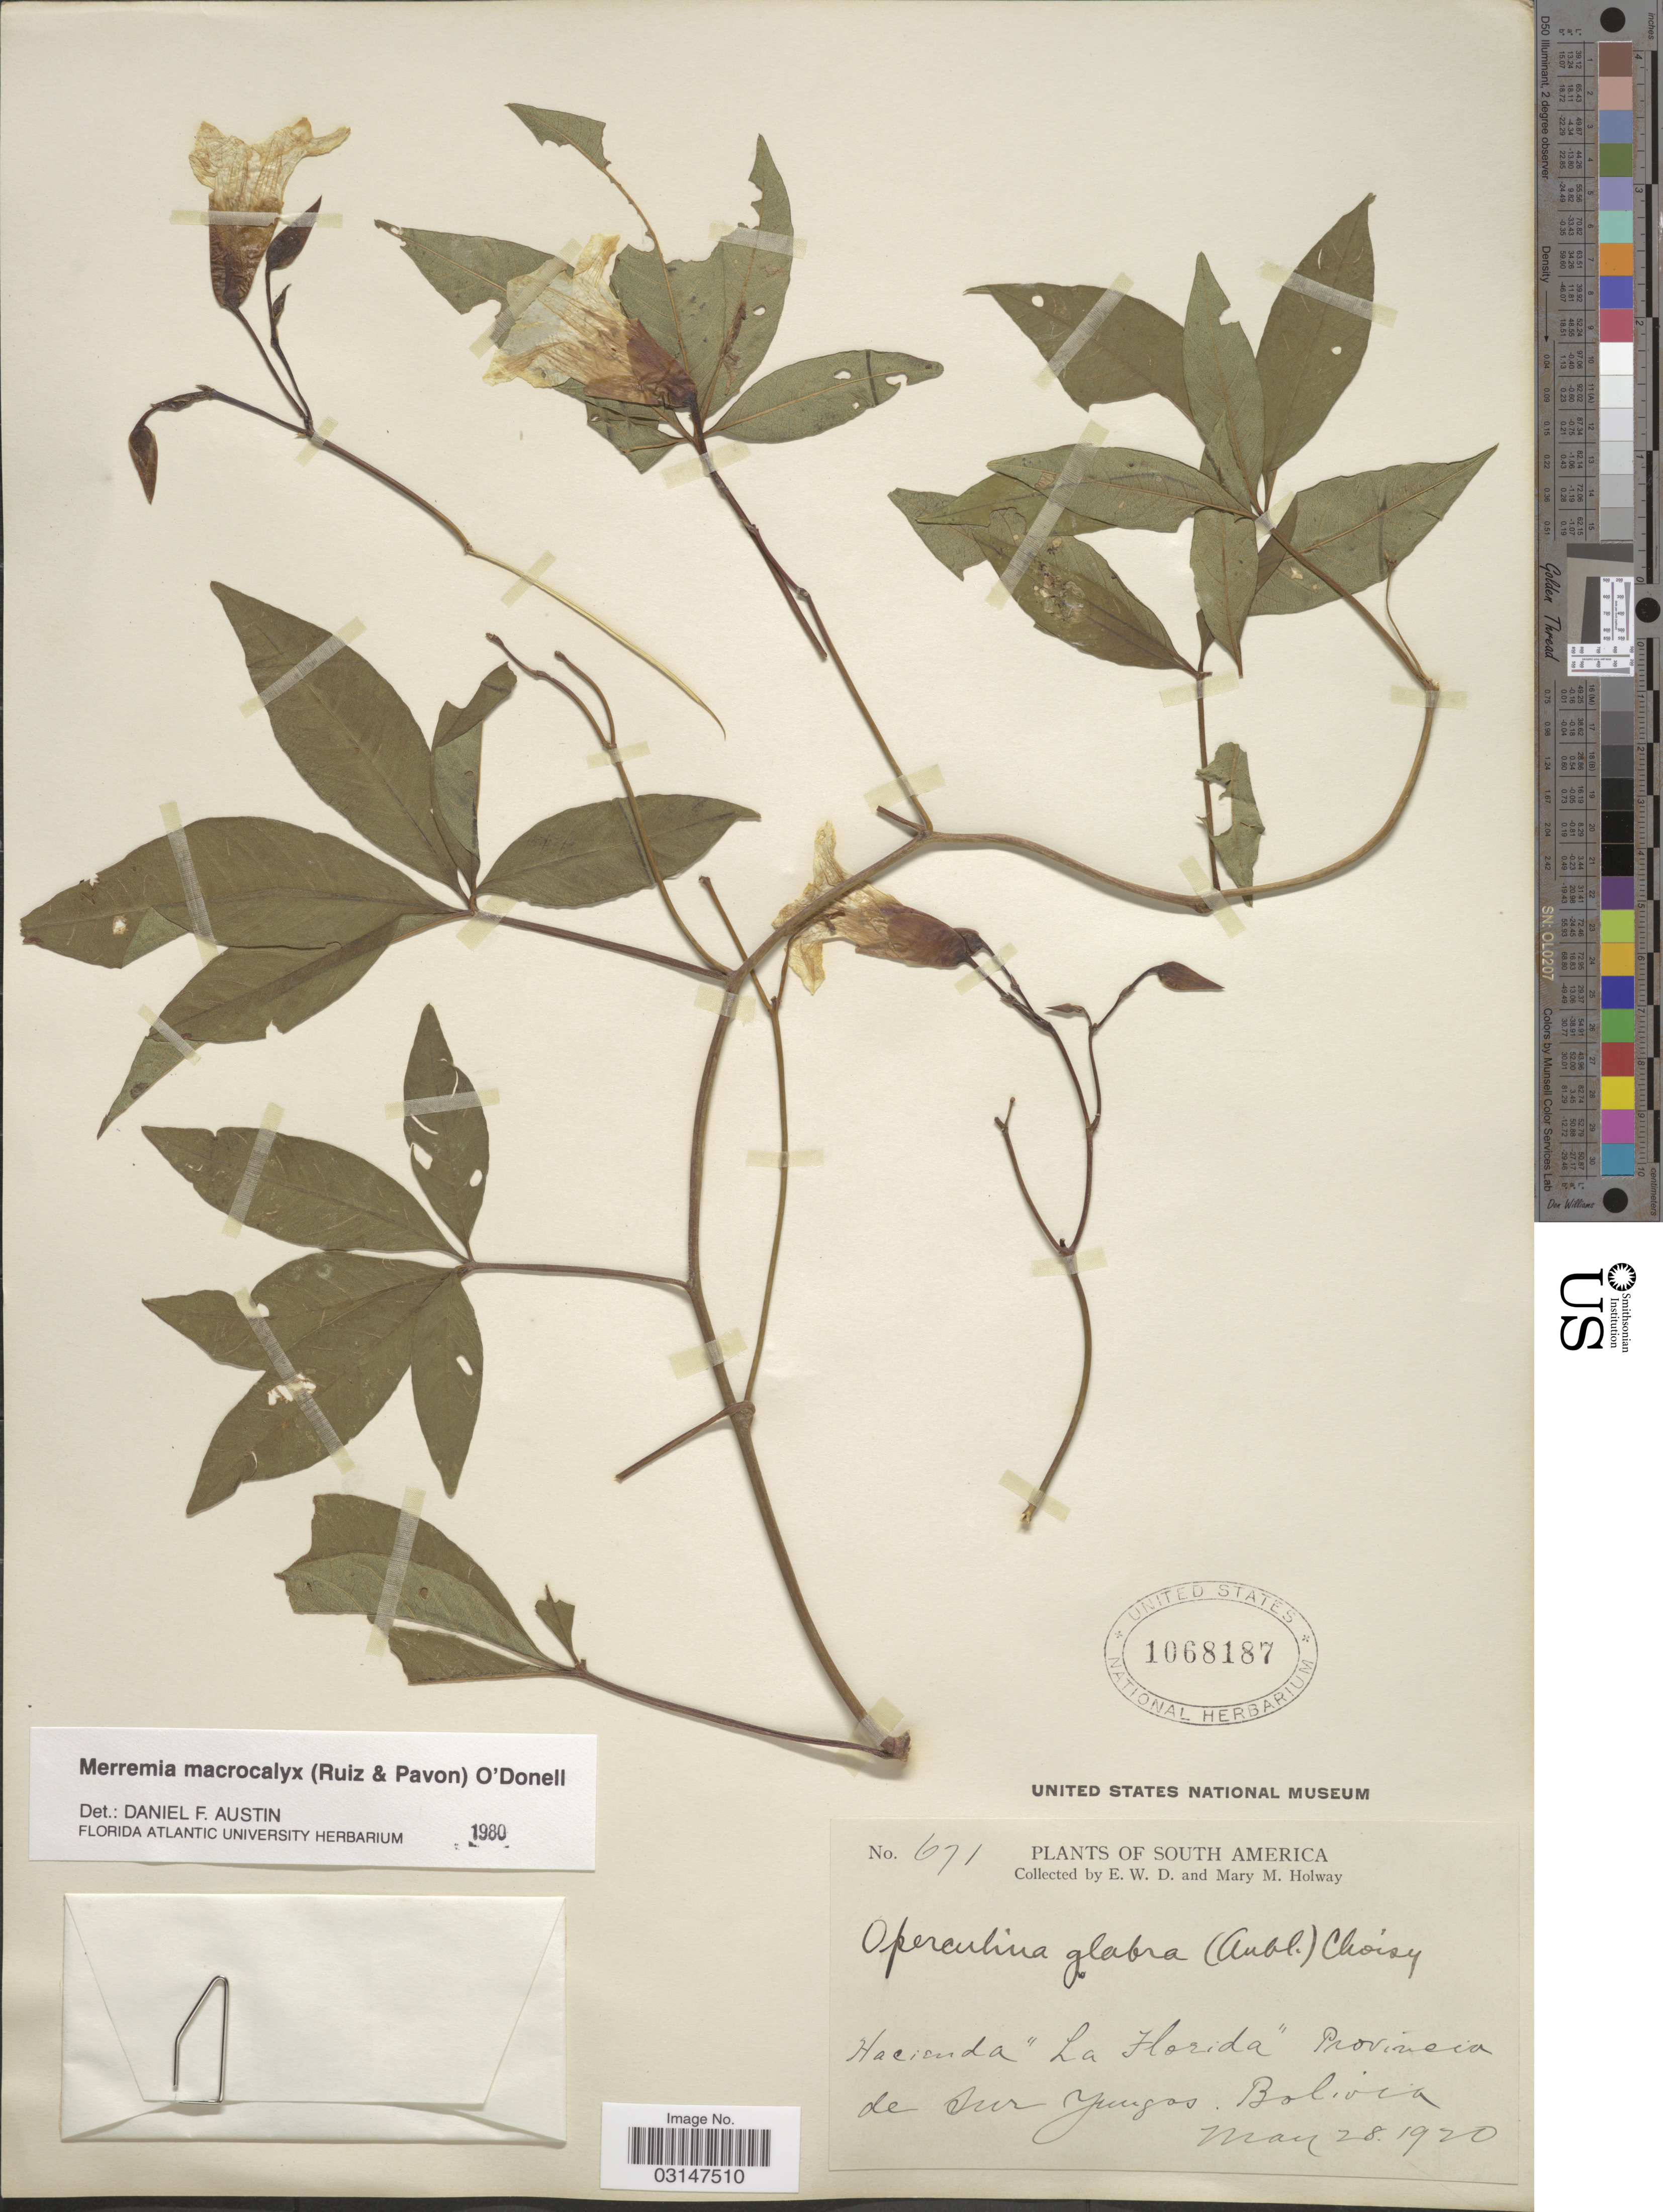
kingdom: Plantae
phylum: Tracheophyta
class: Magnoliopsida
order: Solanales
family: Convolvulaceae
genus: Distimake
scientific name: Distimake macrocalyx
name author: (Ruiz & Pav.) A. R. Simões & Staples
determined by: Strong, Mark T., (BOT), Smithsonian Institution - National Museum of Natural History (UNITED STATES)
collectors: E. W. D. Holway & M. M. Holway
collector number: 671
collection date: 1920-05-28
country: Bolivia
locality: Hacienda "La Florida" Provincia de sur Yungas.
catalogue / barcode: US 1068187